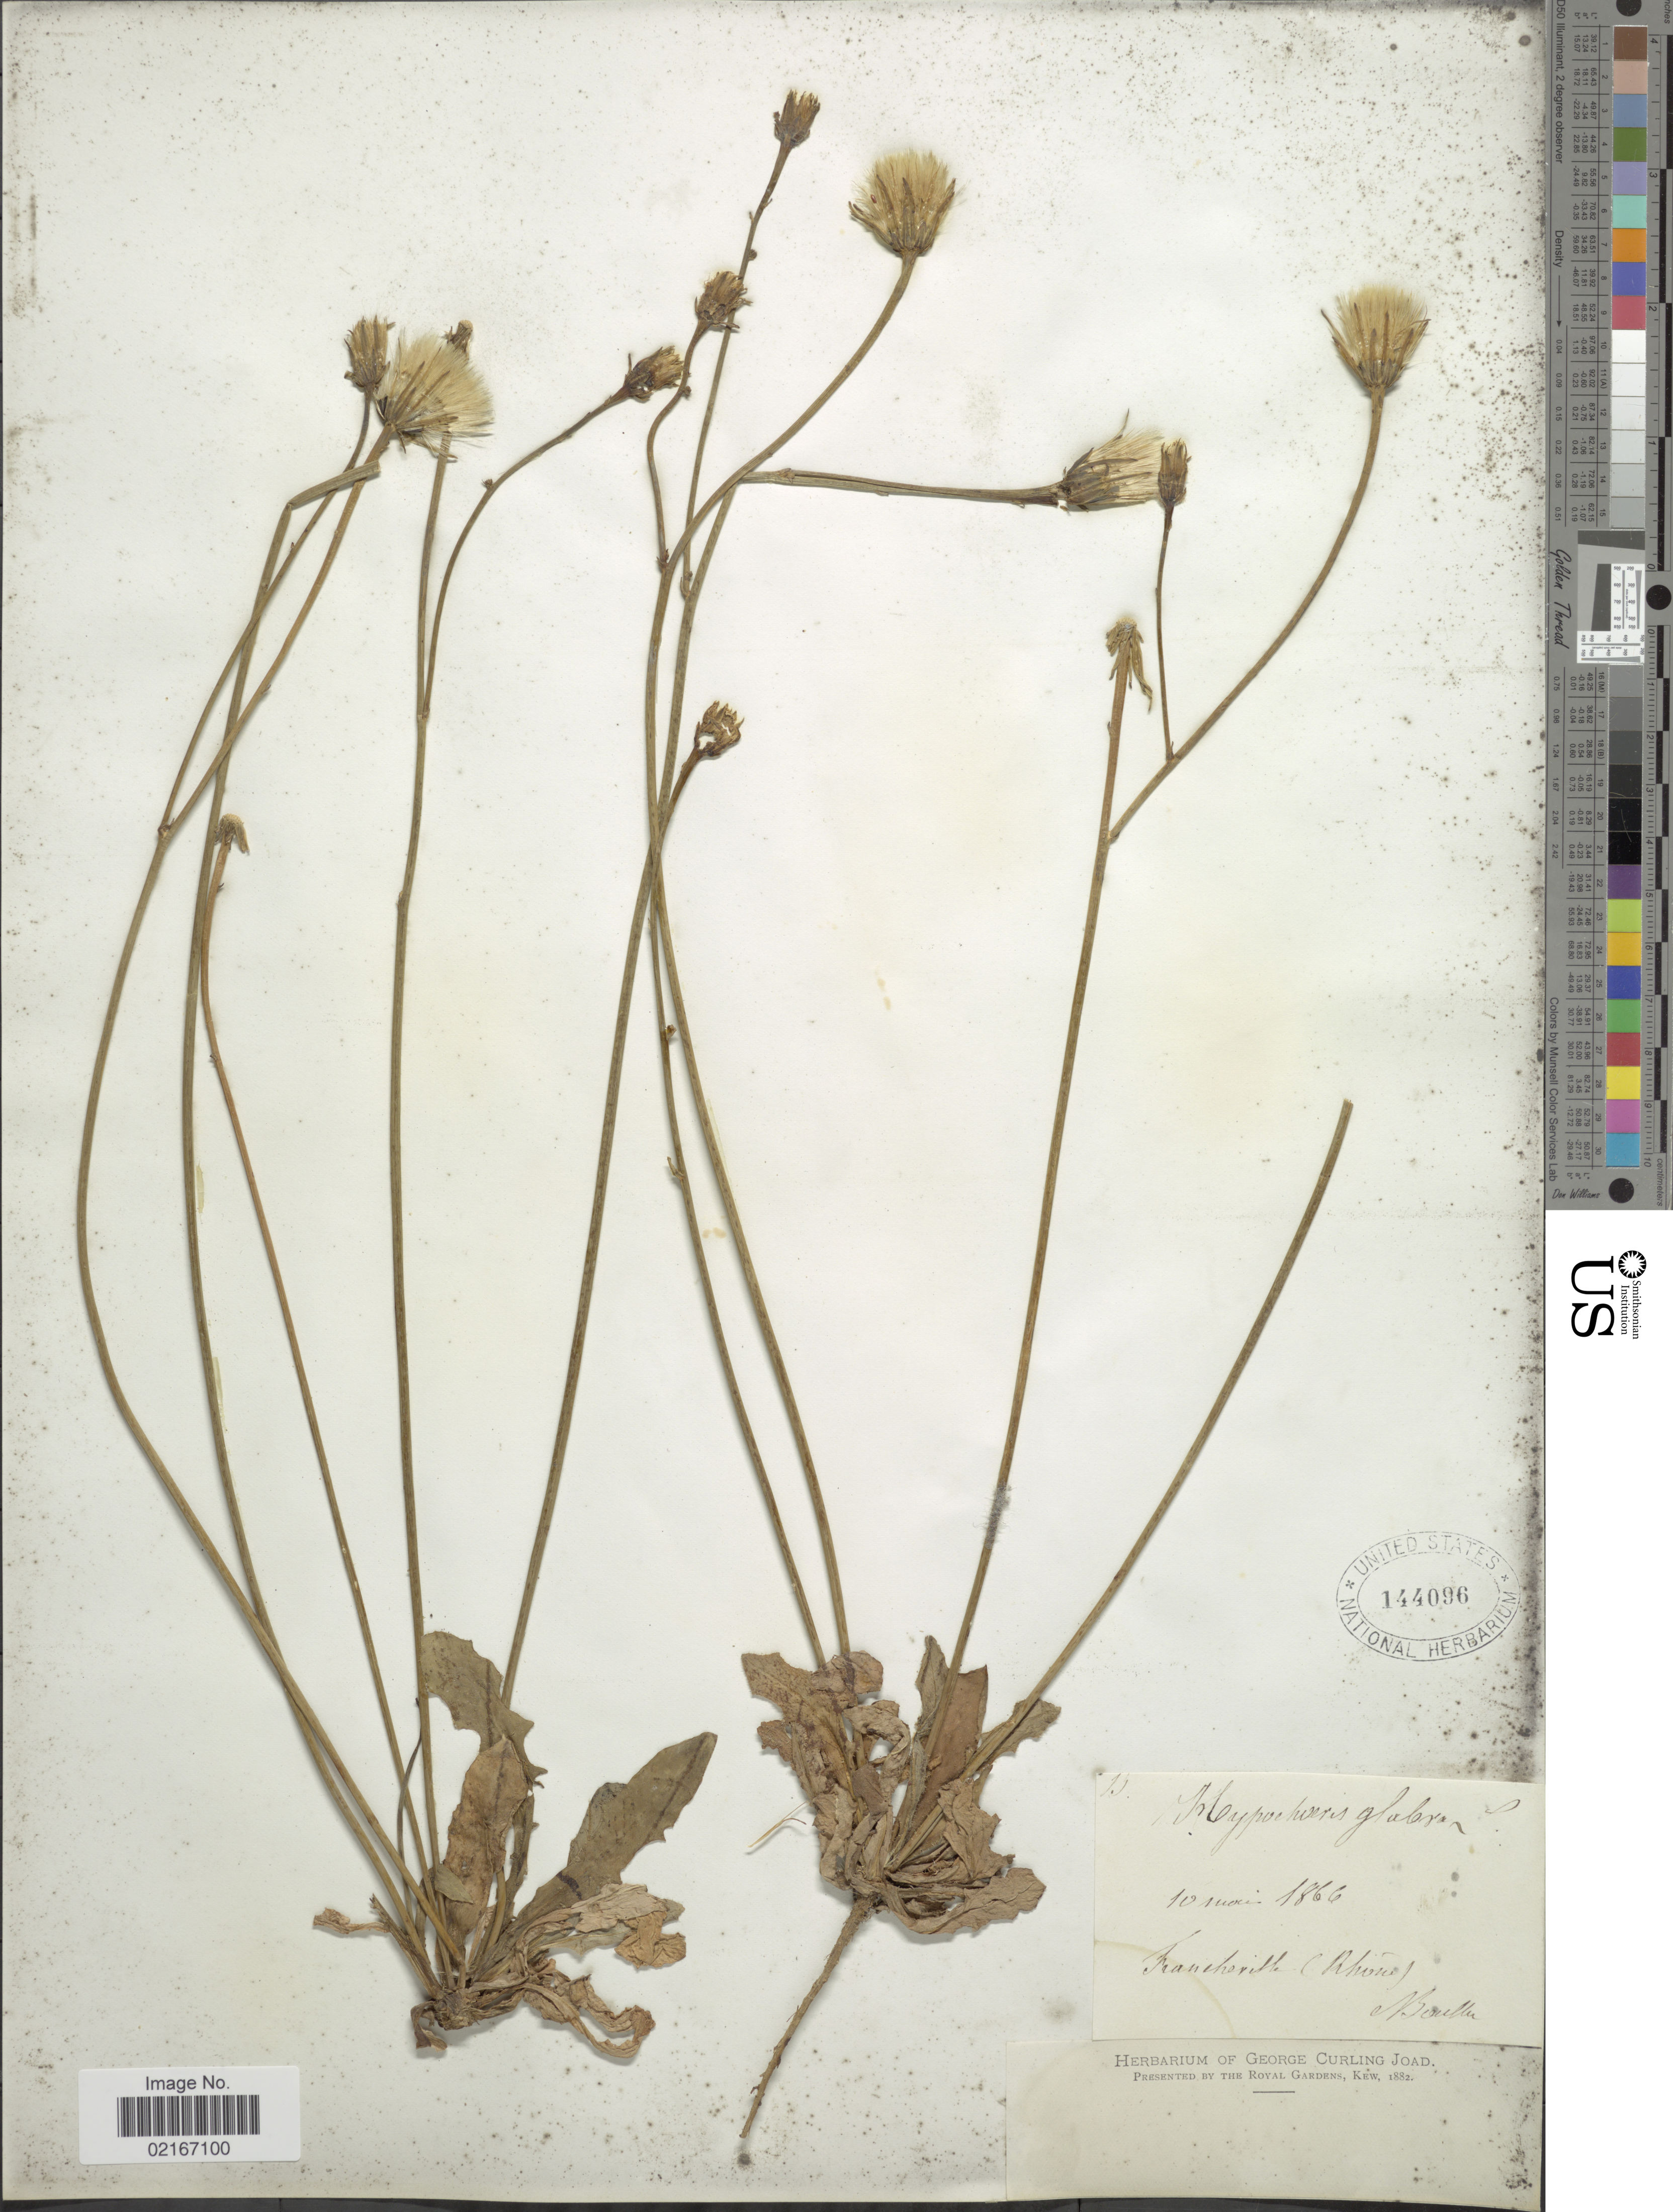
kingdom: Plantae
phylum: Tracheophyta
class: Magnoliopsida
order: Asterales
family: Asteraceae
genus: Hypochaeris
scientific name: Hypochaeris glabra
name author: L.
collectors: Bouller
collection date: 1866-05-10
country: France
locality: Francheville (Rhone)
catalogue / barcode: US 144096